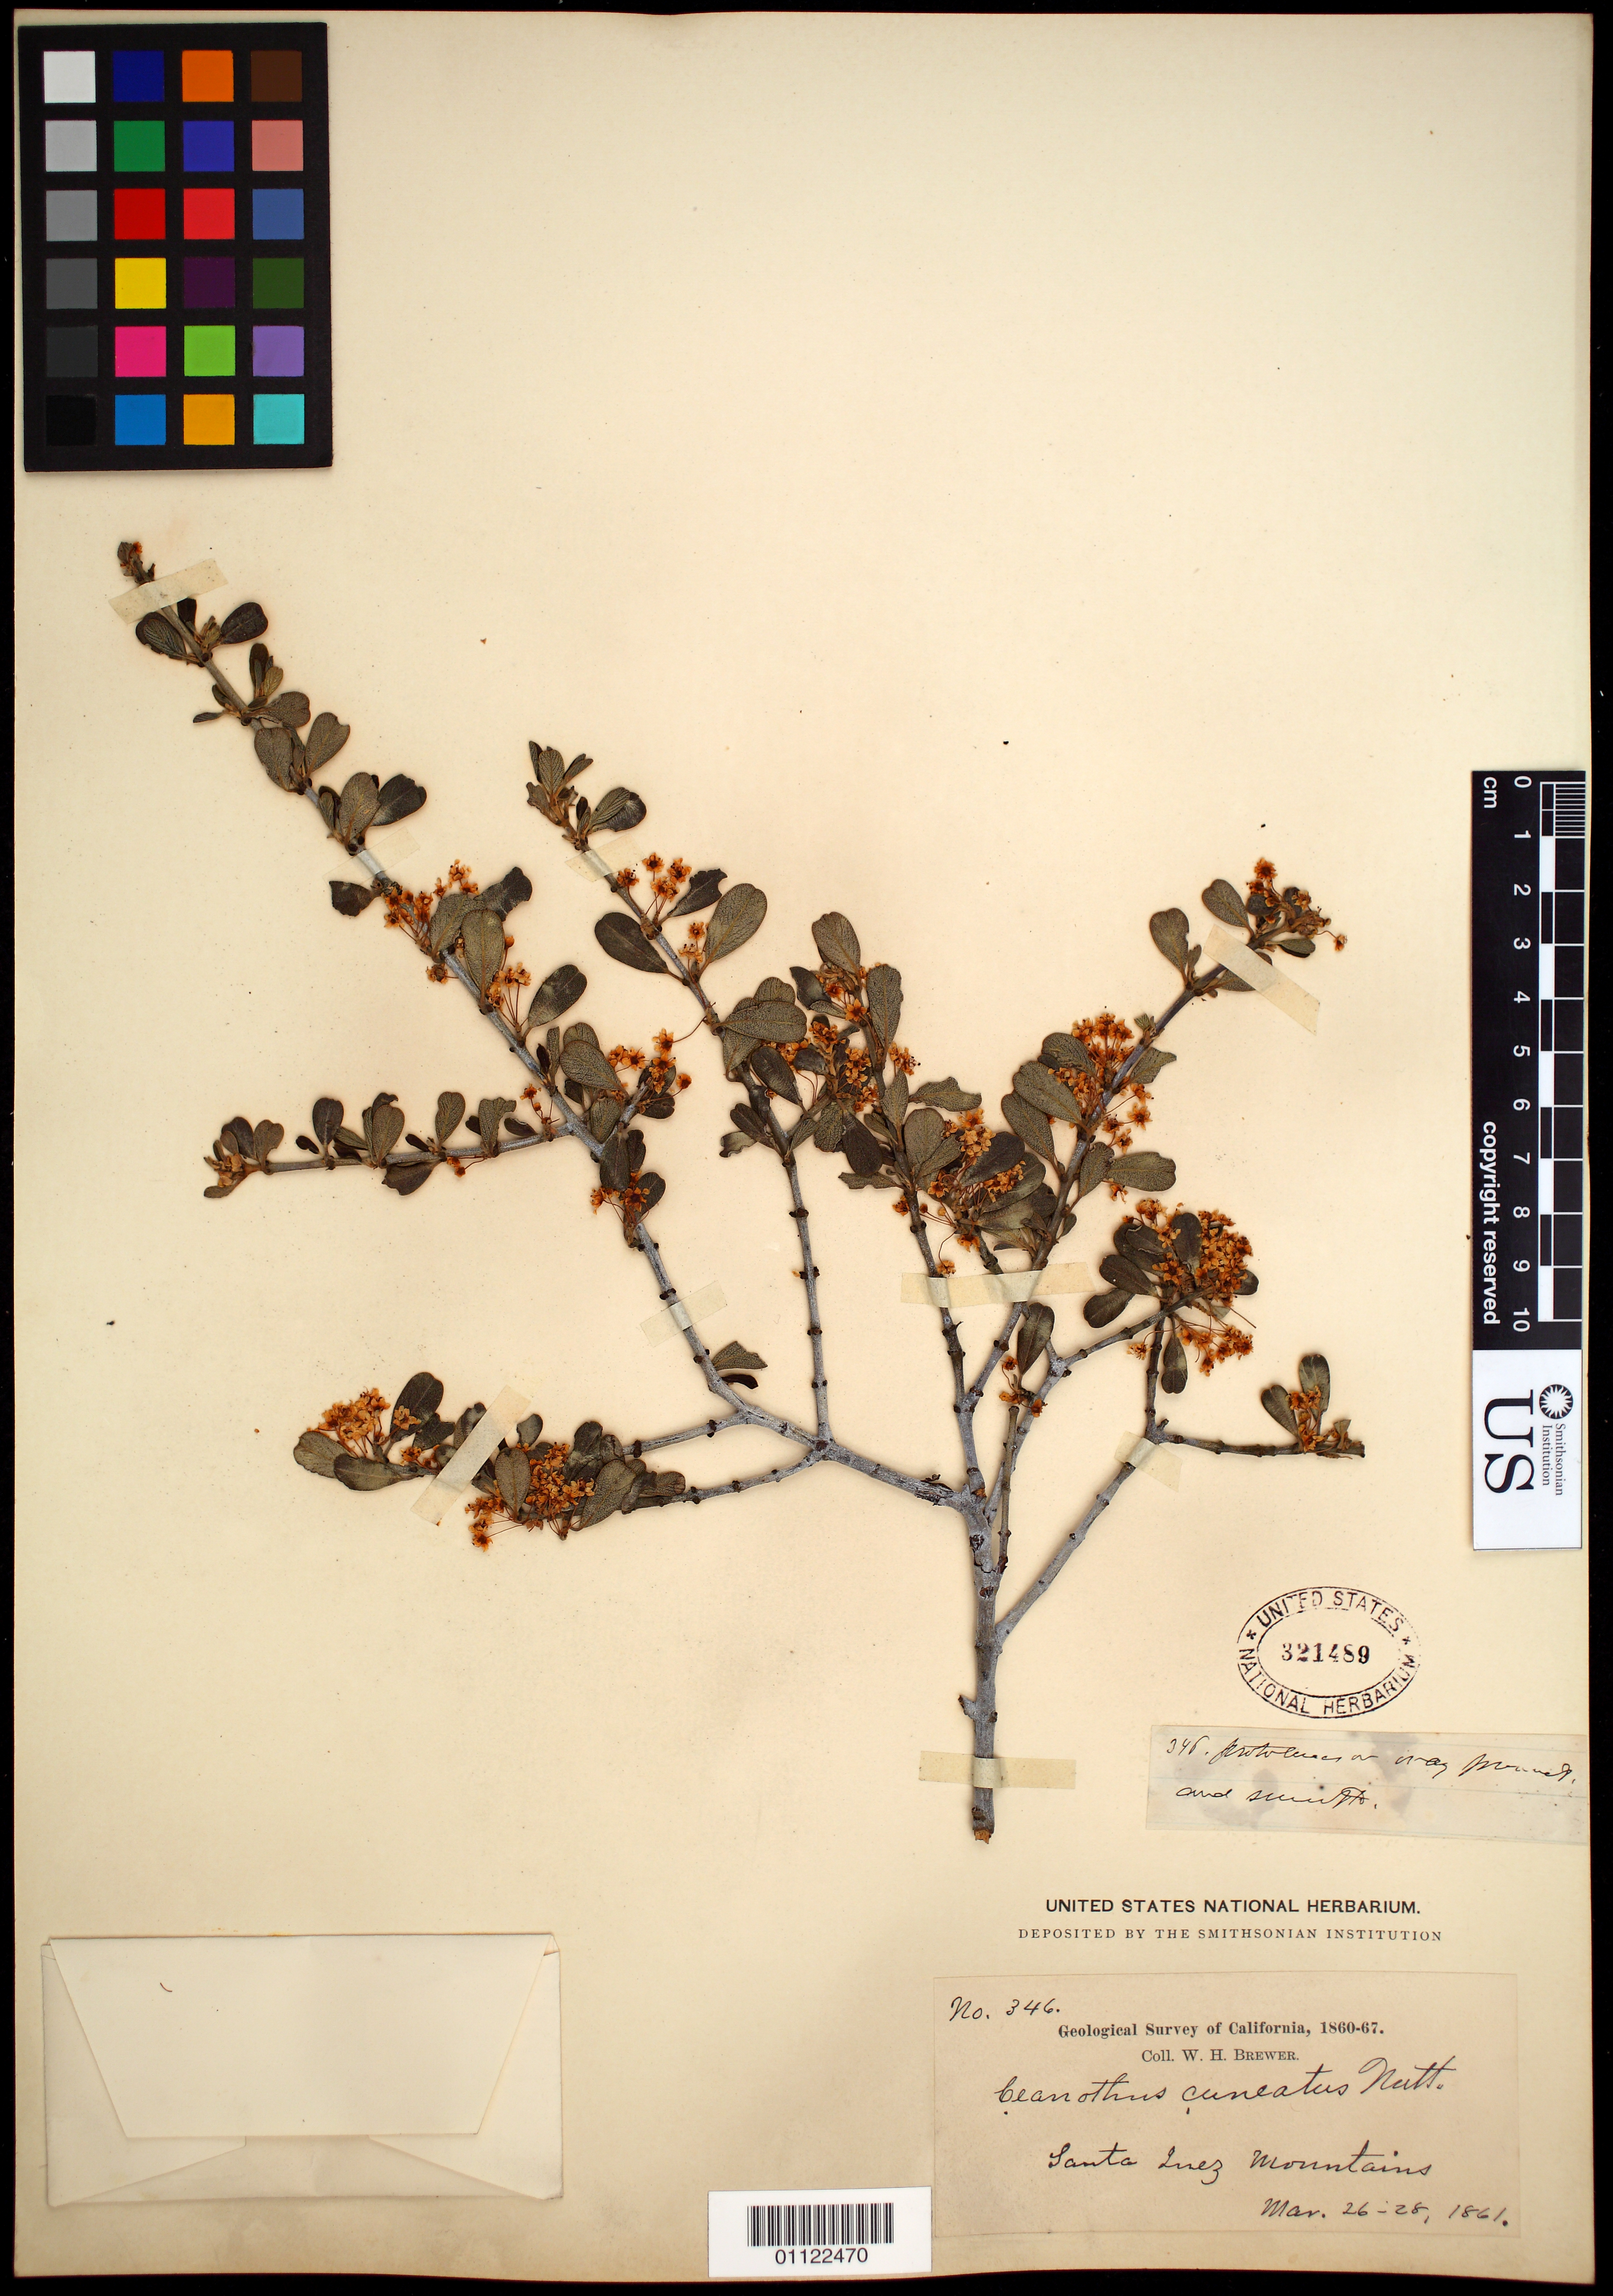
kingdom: Plantae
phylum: Tracheophyta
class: Magnoliopsida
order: Rosales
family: Rhamnaceae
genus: Ceanothus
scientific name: Ceanothus cuneatus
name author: (Hook.) Nutt.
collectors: W. H. Brewer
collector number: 346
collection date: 1861-03-26/1861-03-28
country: United States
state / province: California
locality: Santa Inez Mountains.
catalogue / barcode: US 321489